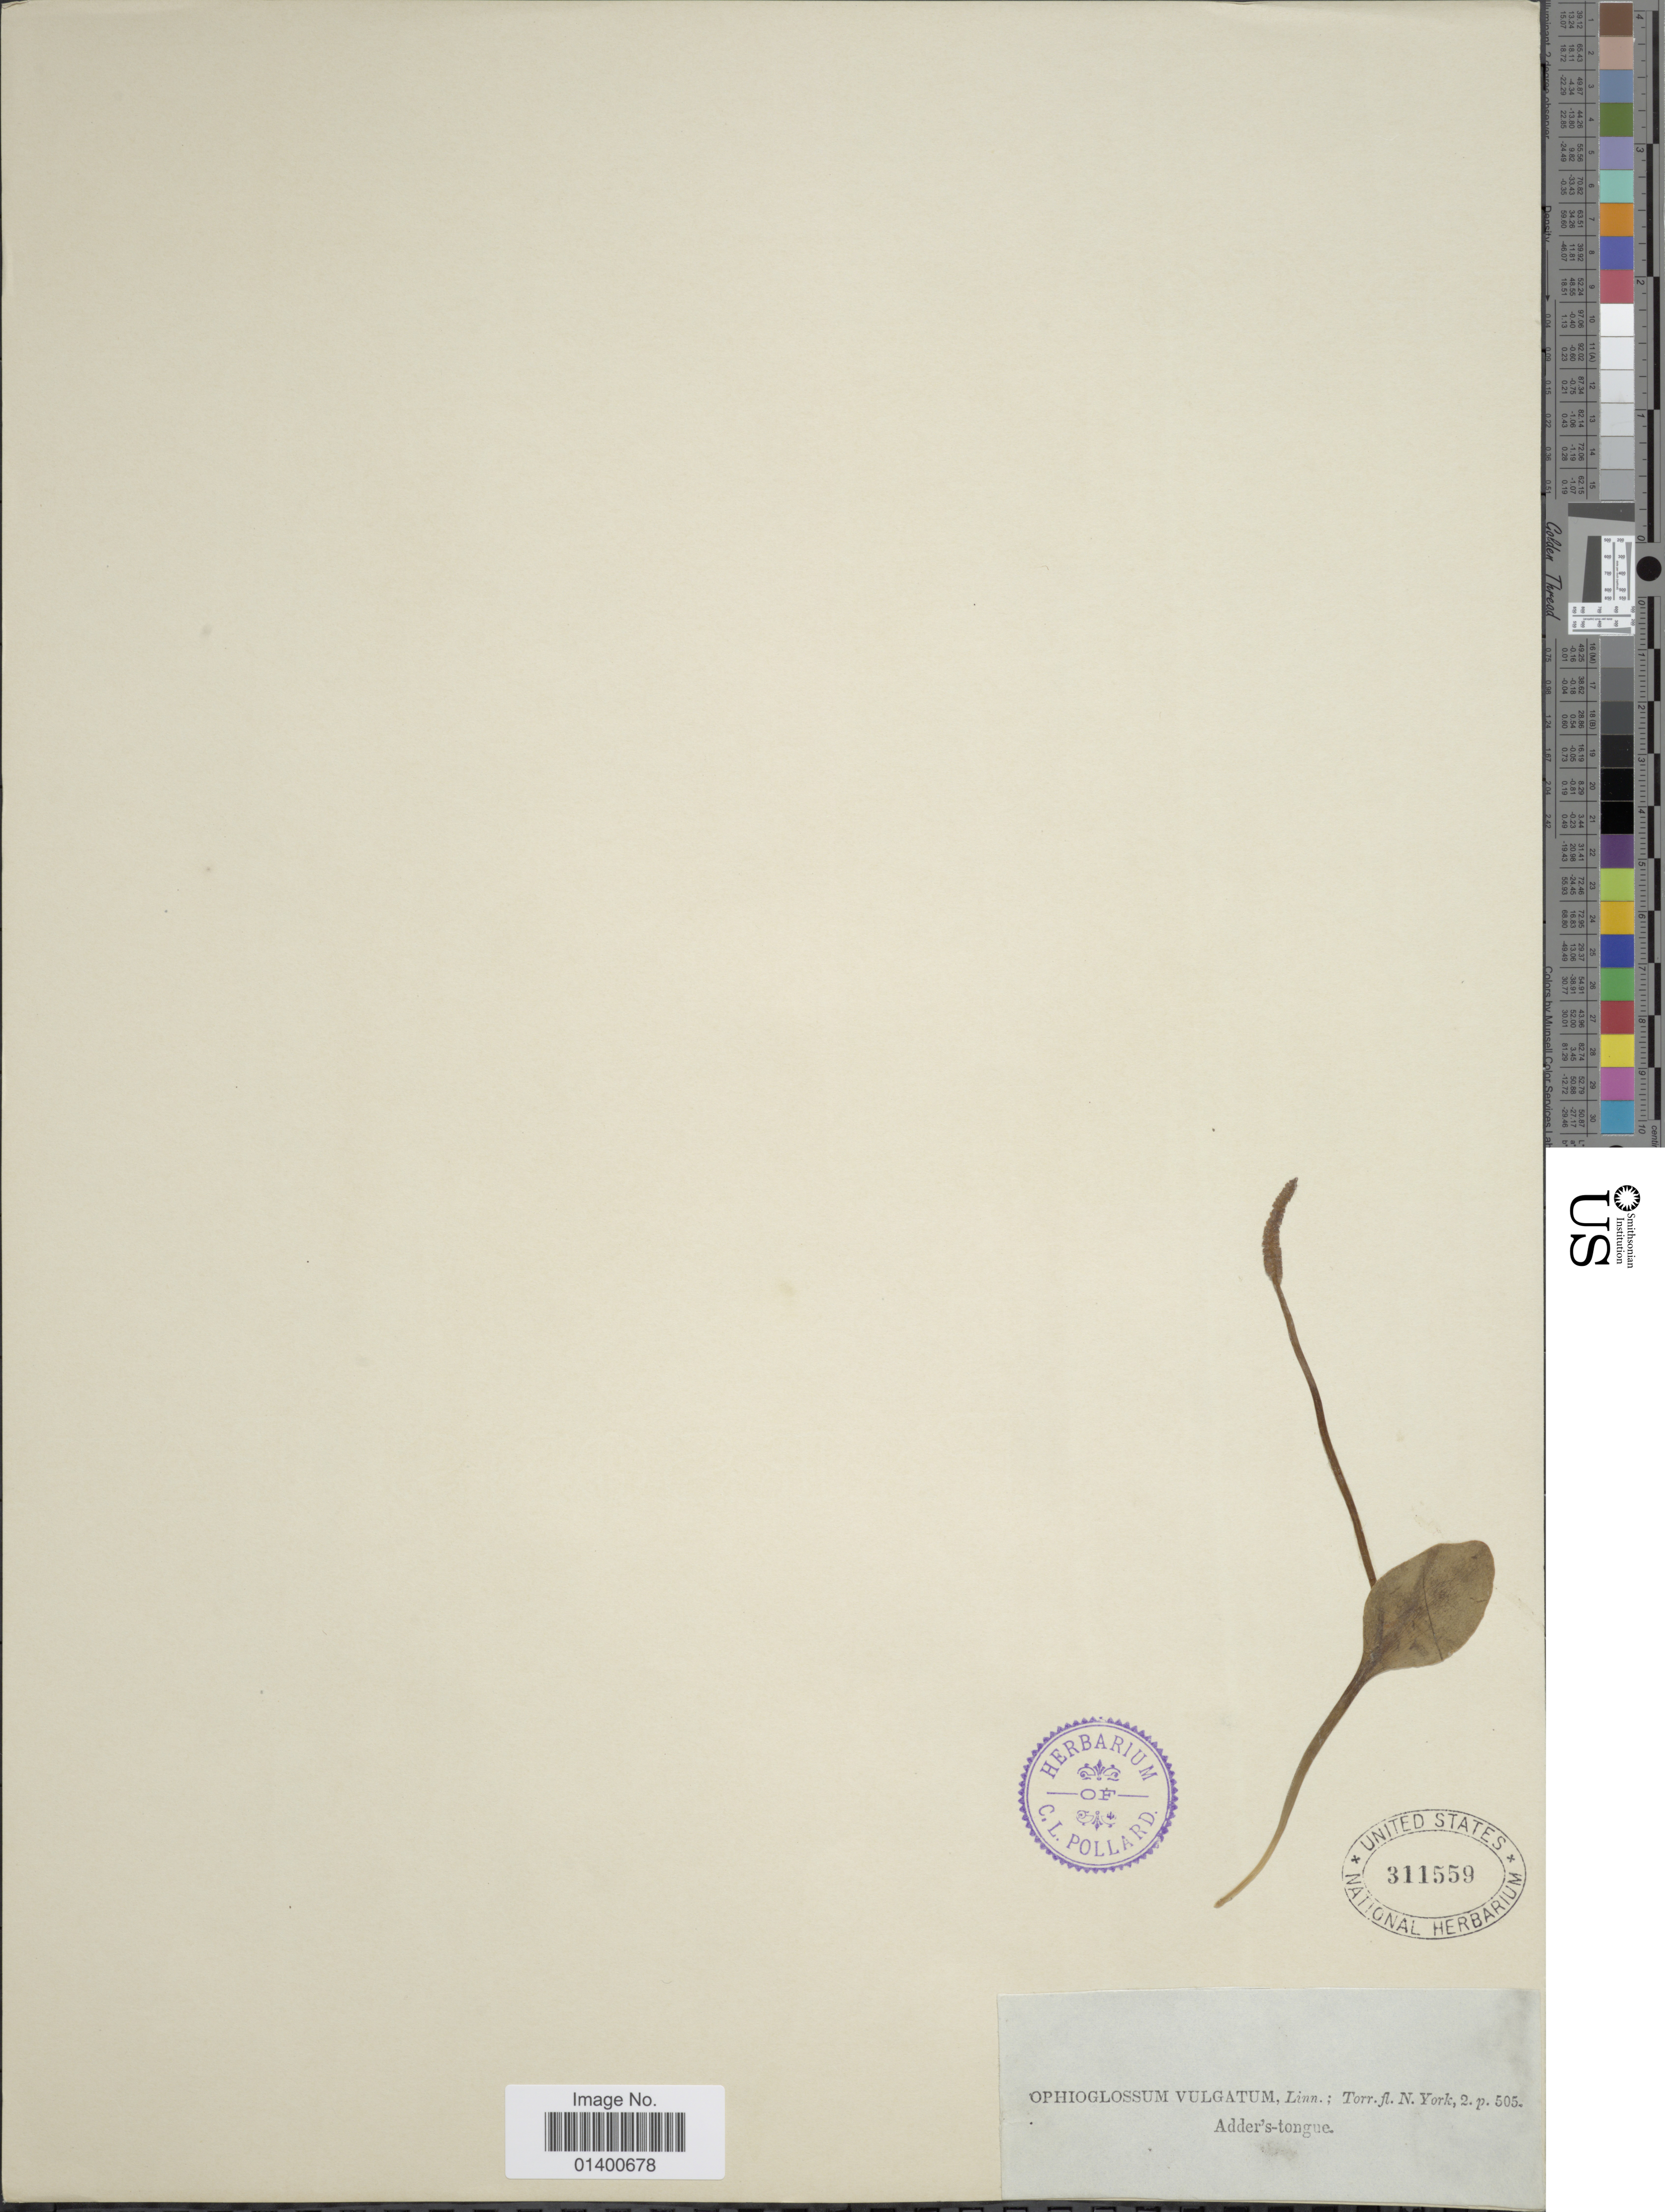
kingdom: Plantae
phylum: Tracheophyta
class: Polypodiopsida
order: Ophioglossales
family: Ophioglossaceae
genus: Ophioglossum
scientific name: Ophioglossum vulgatum var. pseudopodum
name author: (S.F. Blake) Farw.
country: United States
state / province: New York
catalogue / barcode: US 311559